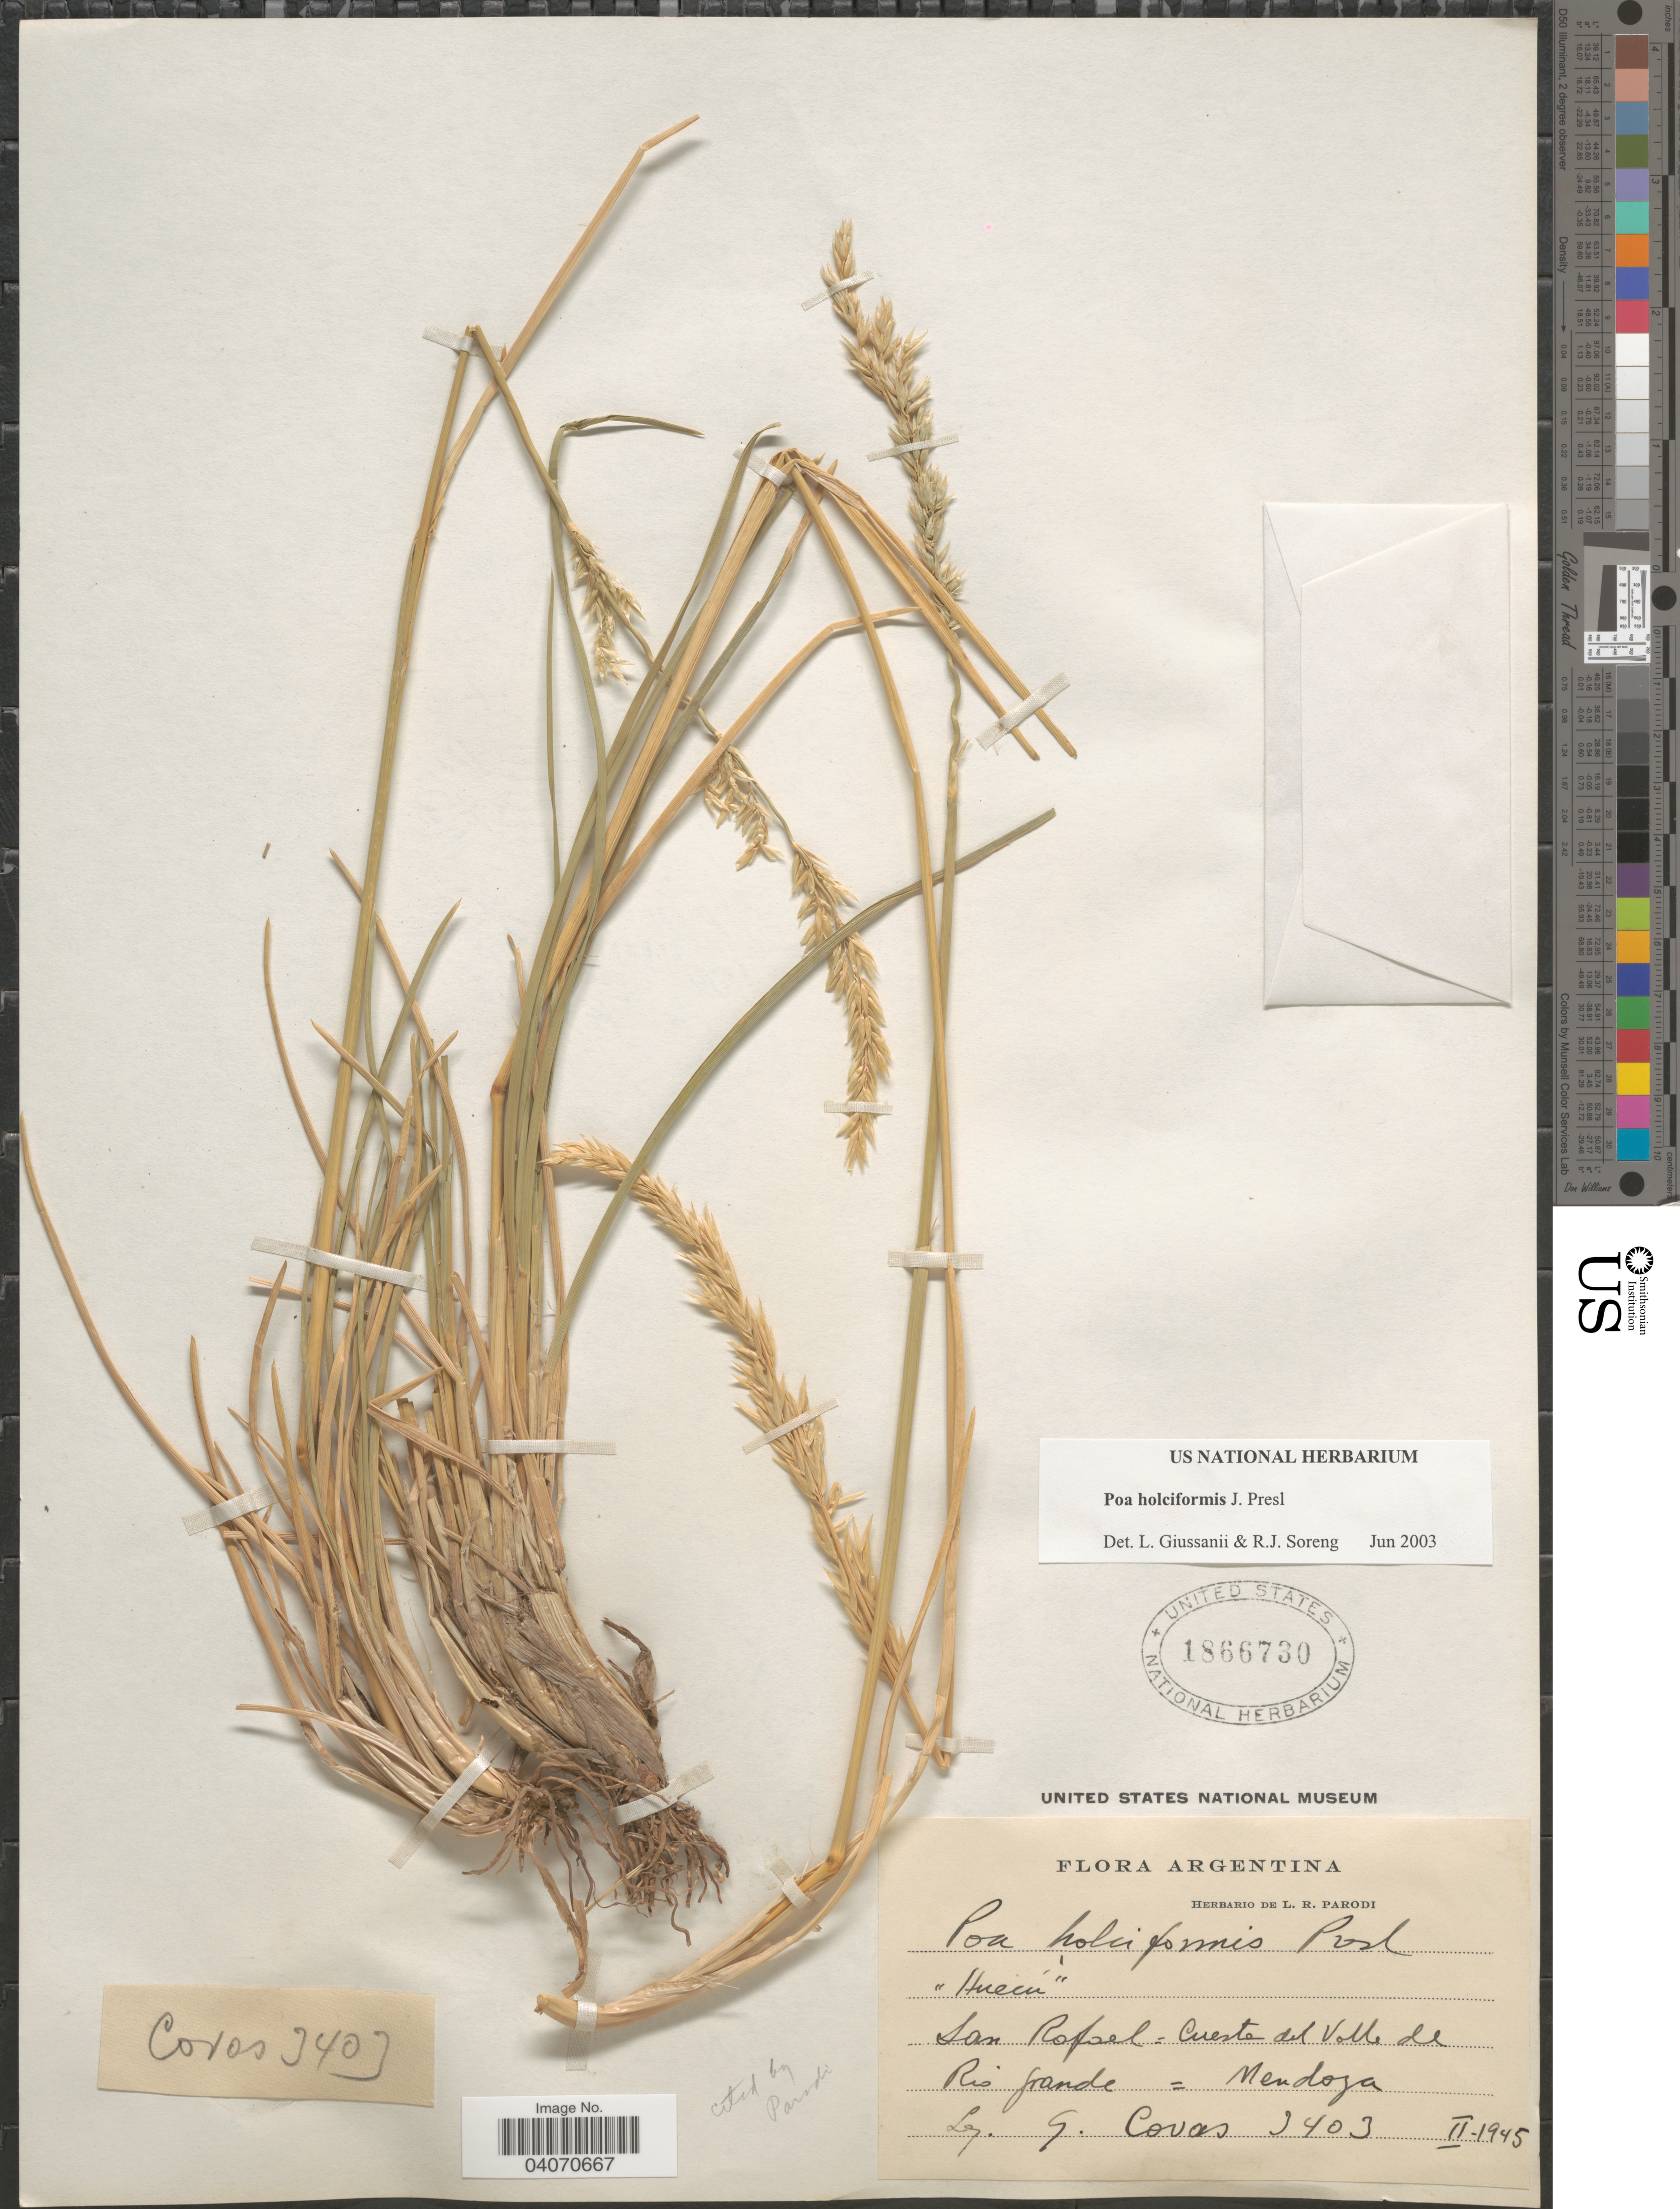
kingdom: Plantae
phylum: Tracheophyta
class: Liliopsida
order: Poales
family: Poaceae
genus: Poa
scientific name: Poa holciformis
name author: J. Presl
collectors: G. Covas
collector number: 3403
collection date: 1945-02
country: Argentina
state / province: Mendoza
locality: San Rafael = Cuesta del Valle de Rio Grande.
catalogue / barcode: US 1866730